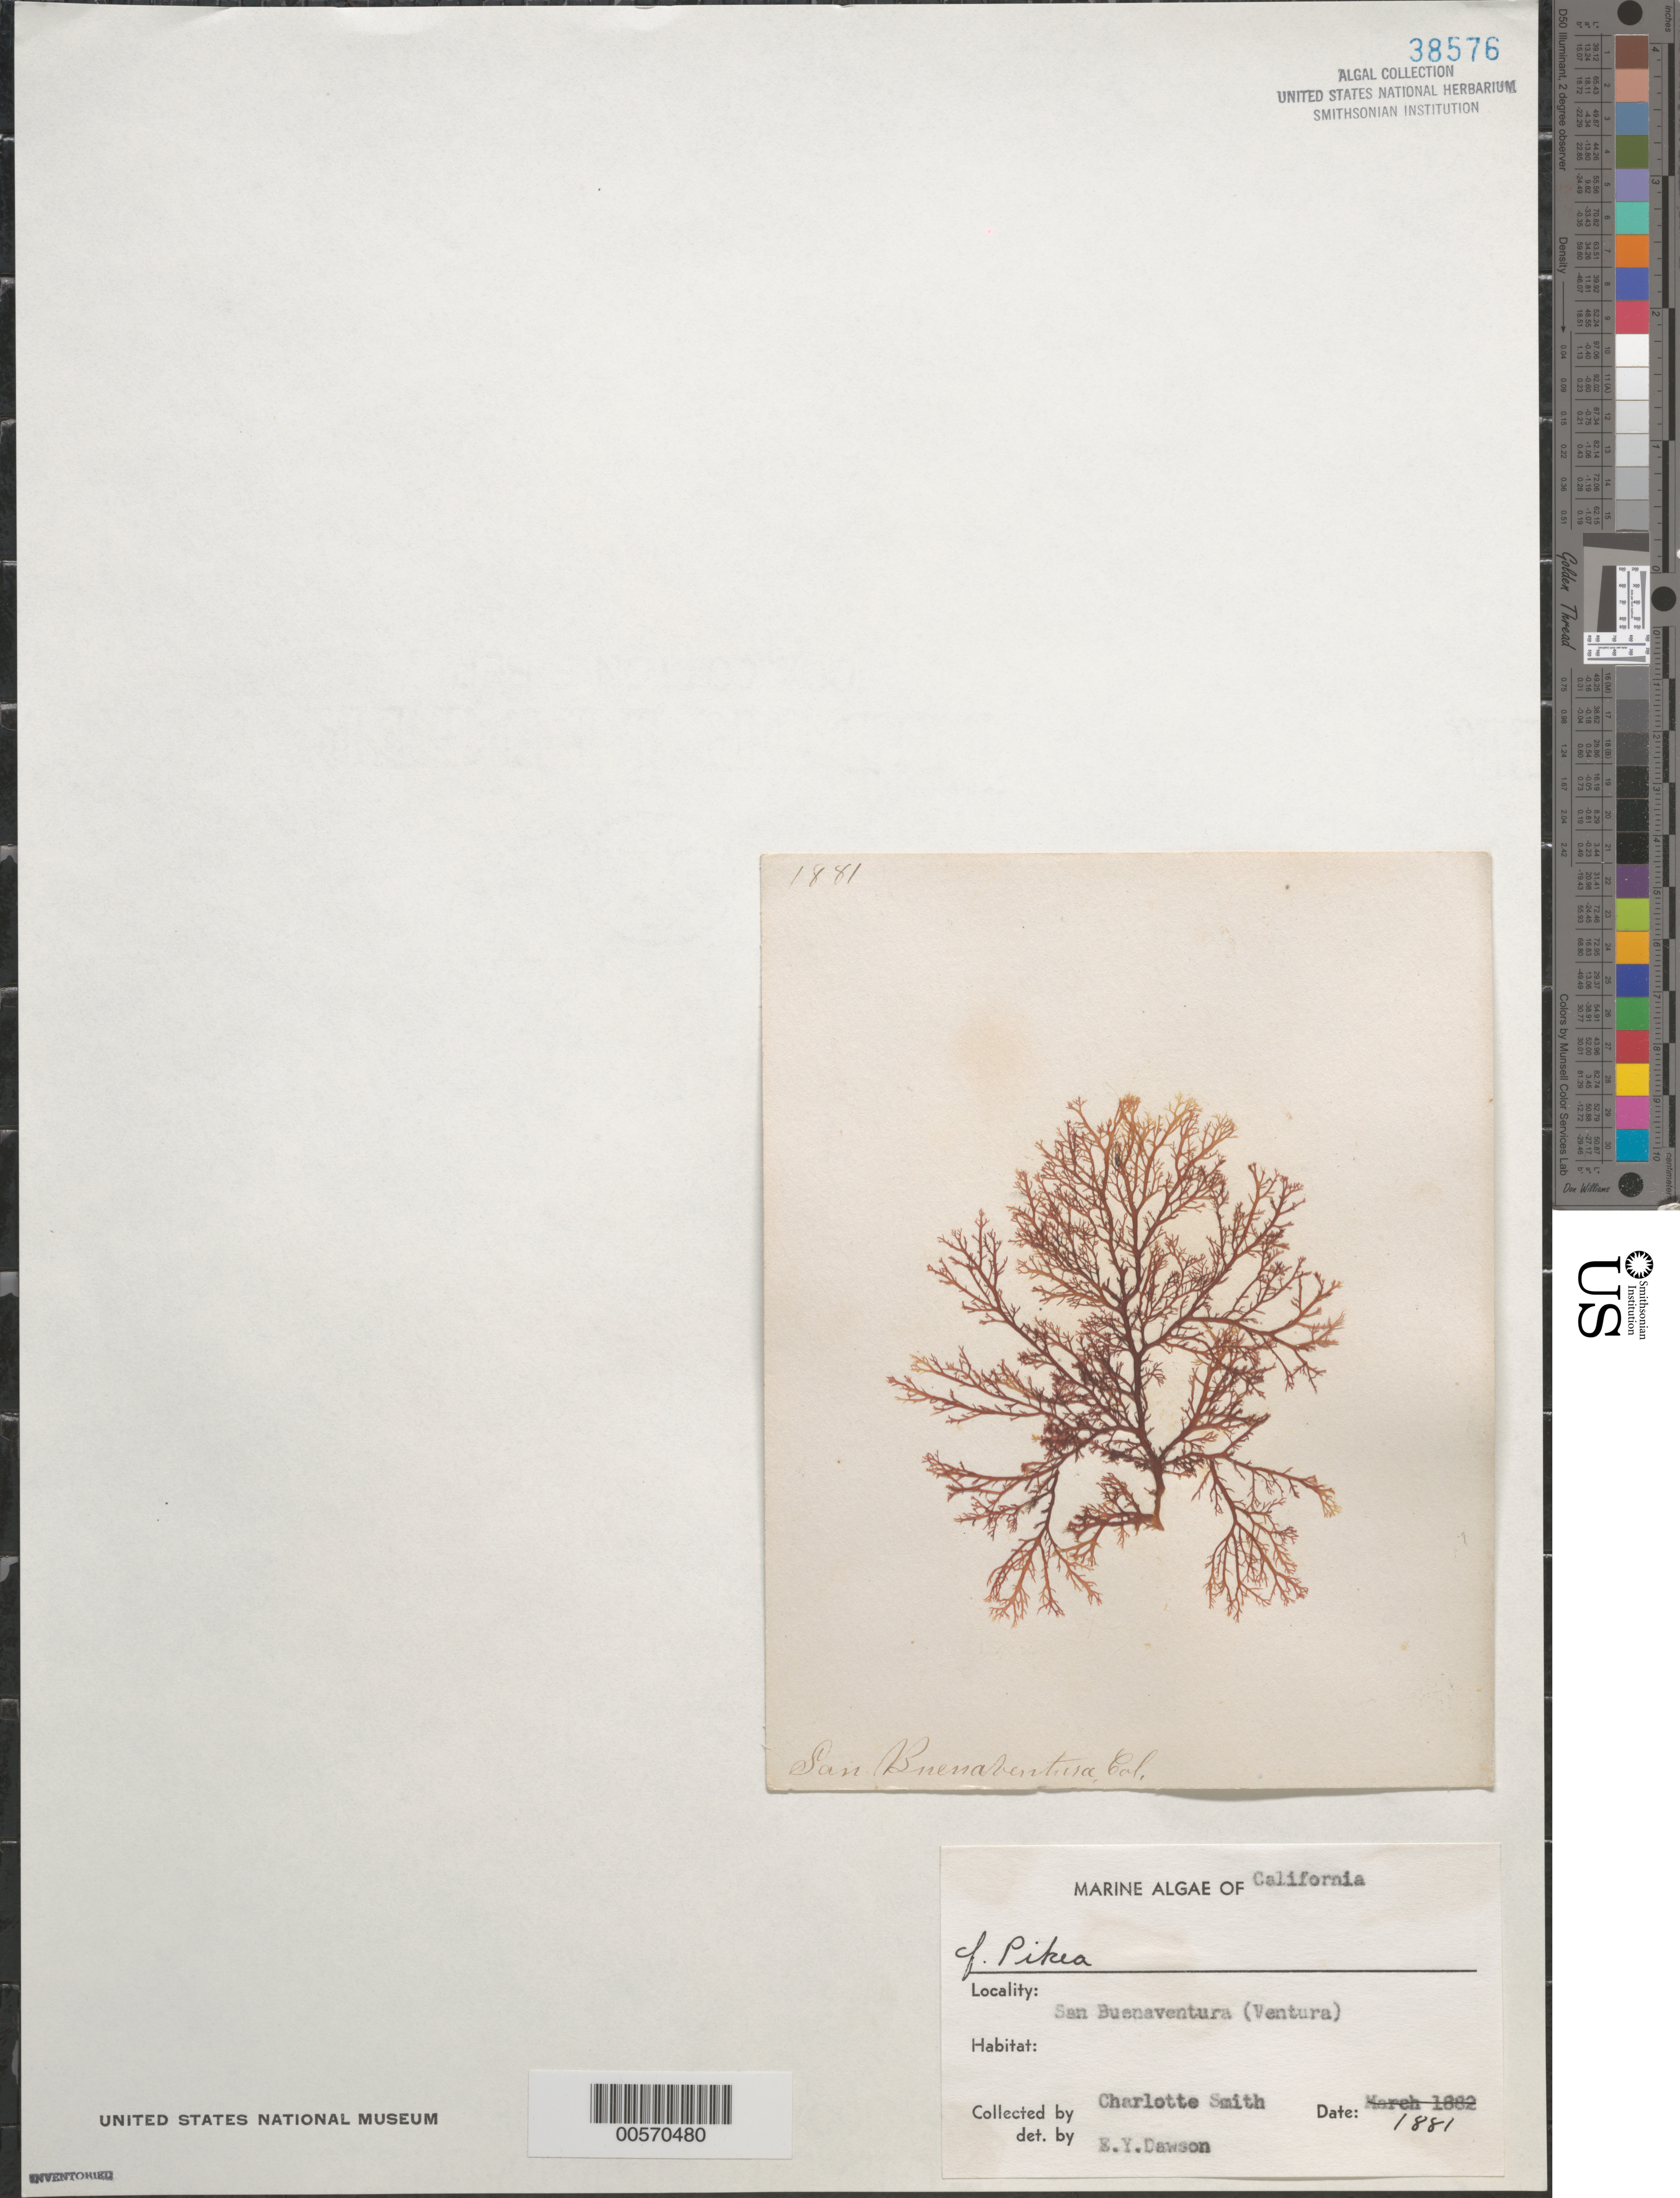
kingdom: Plantae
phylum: Rhodophyta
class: Florideophyceae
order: Gigartinales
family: Dumontiaceae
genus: Pikea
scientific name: Pikea sp.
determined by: Dawson, E. Y.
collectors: C. Smith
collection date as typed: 1881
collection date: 1881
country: United States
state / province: California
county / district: Ventura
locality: San Buenaventura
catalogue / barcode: US 38576